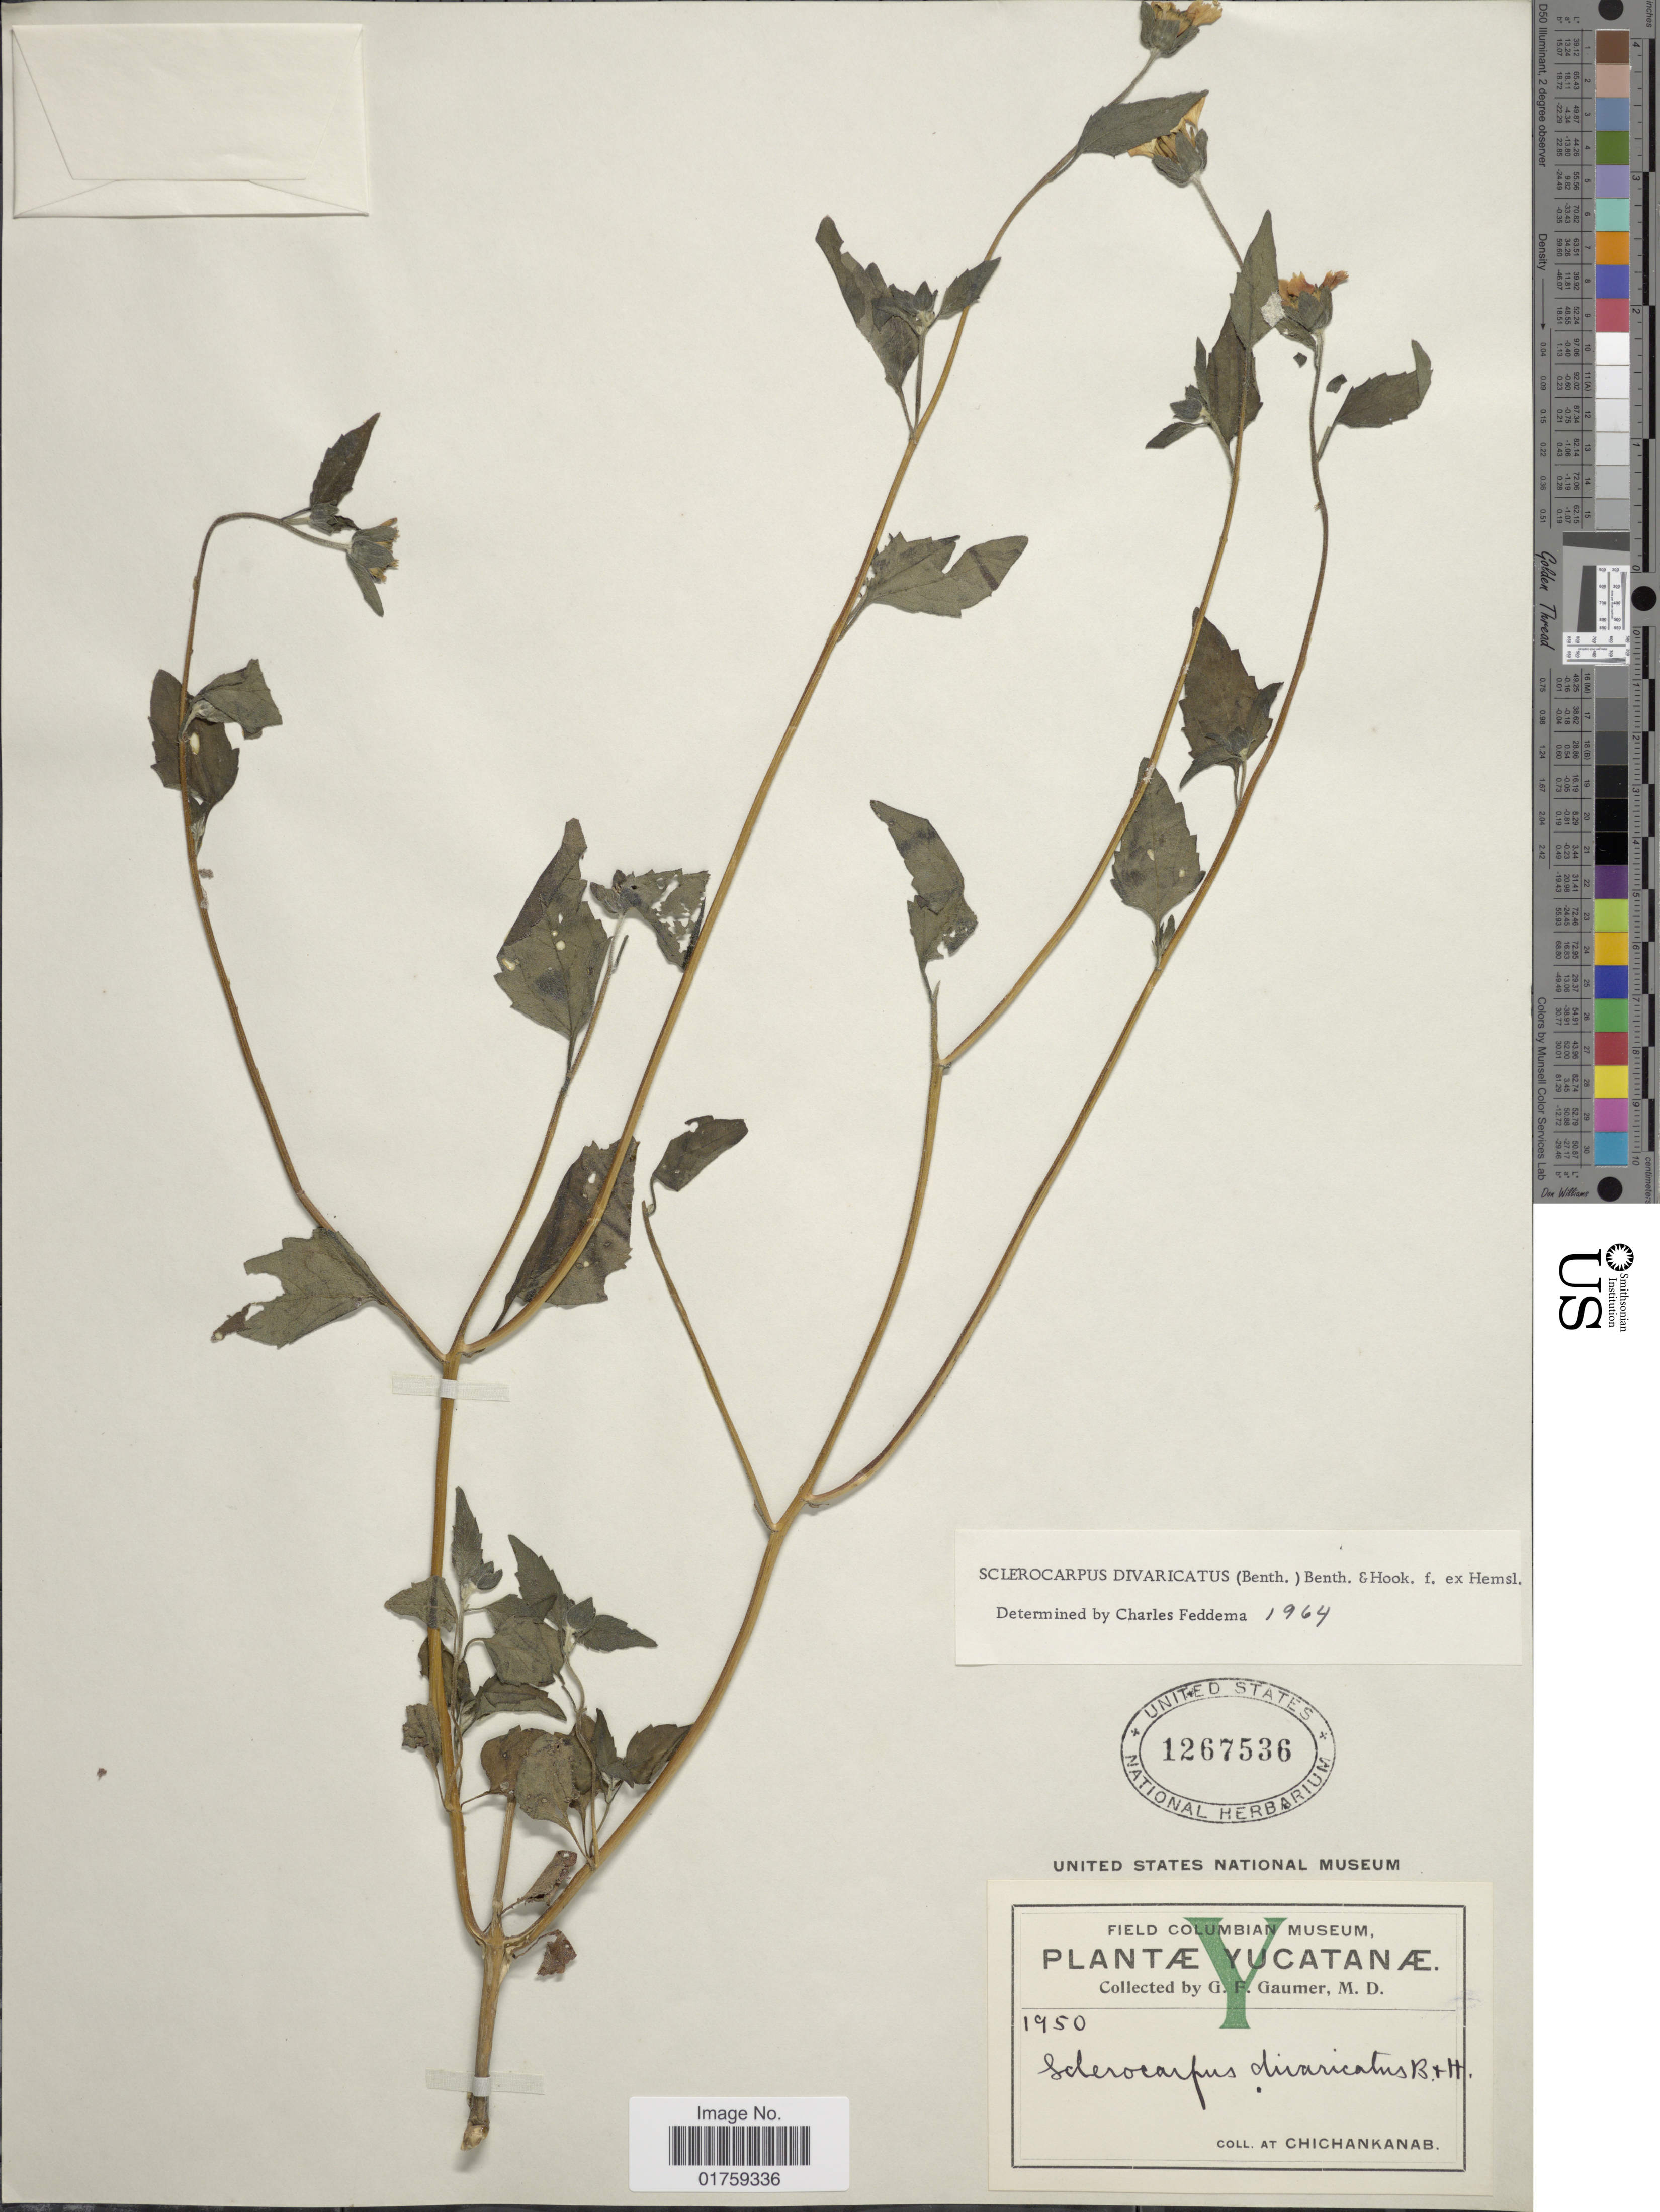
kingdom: Plantae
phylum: Tracheophyta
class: Magnoliopsida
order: Asterales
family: Asteraceae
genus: Sclerocarpus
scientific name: Sclerocarpus divaricatus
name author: (Benth.) Benth. & Hook. f. ex Hemsl.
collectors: G. F. Gaumer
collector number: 1950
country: Mexico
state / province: Yucatán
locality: Yucatánæ, At Chichankanab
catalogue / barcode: US 1267536